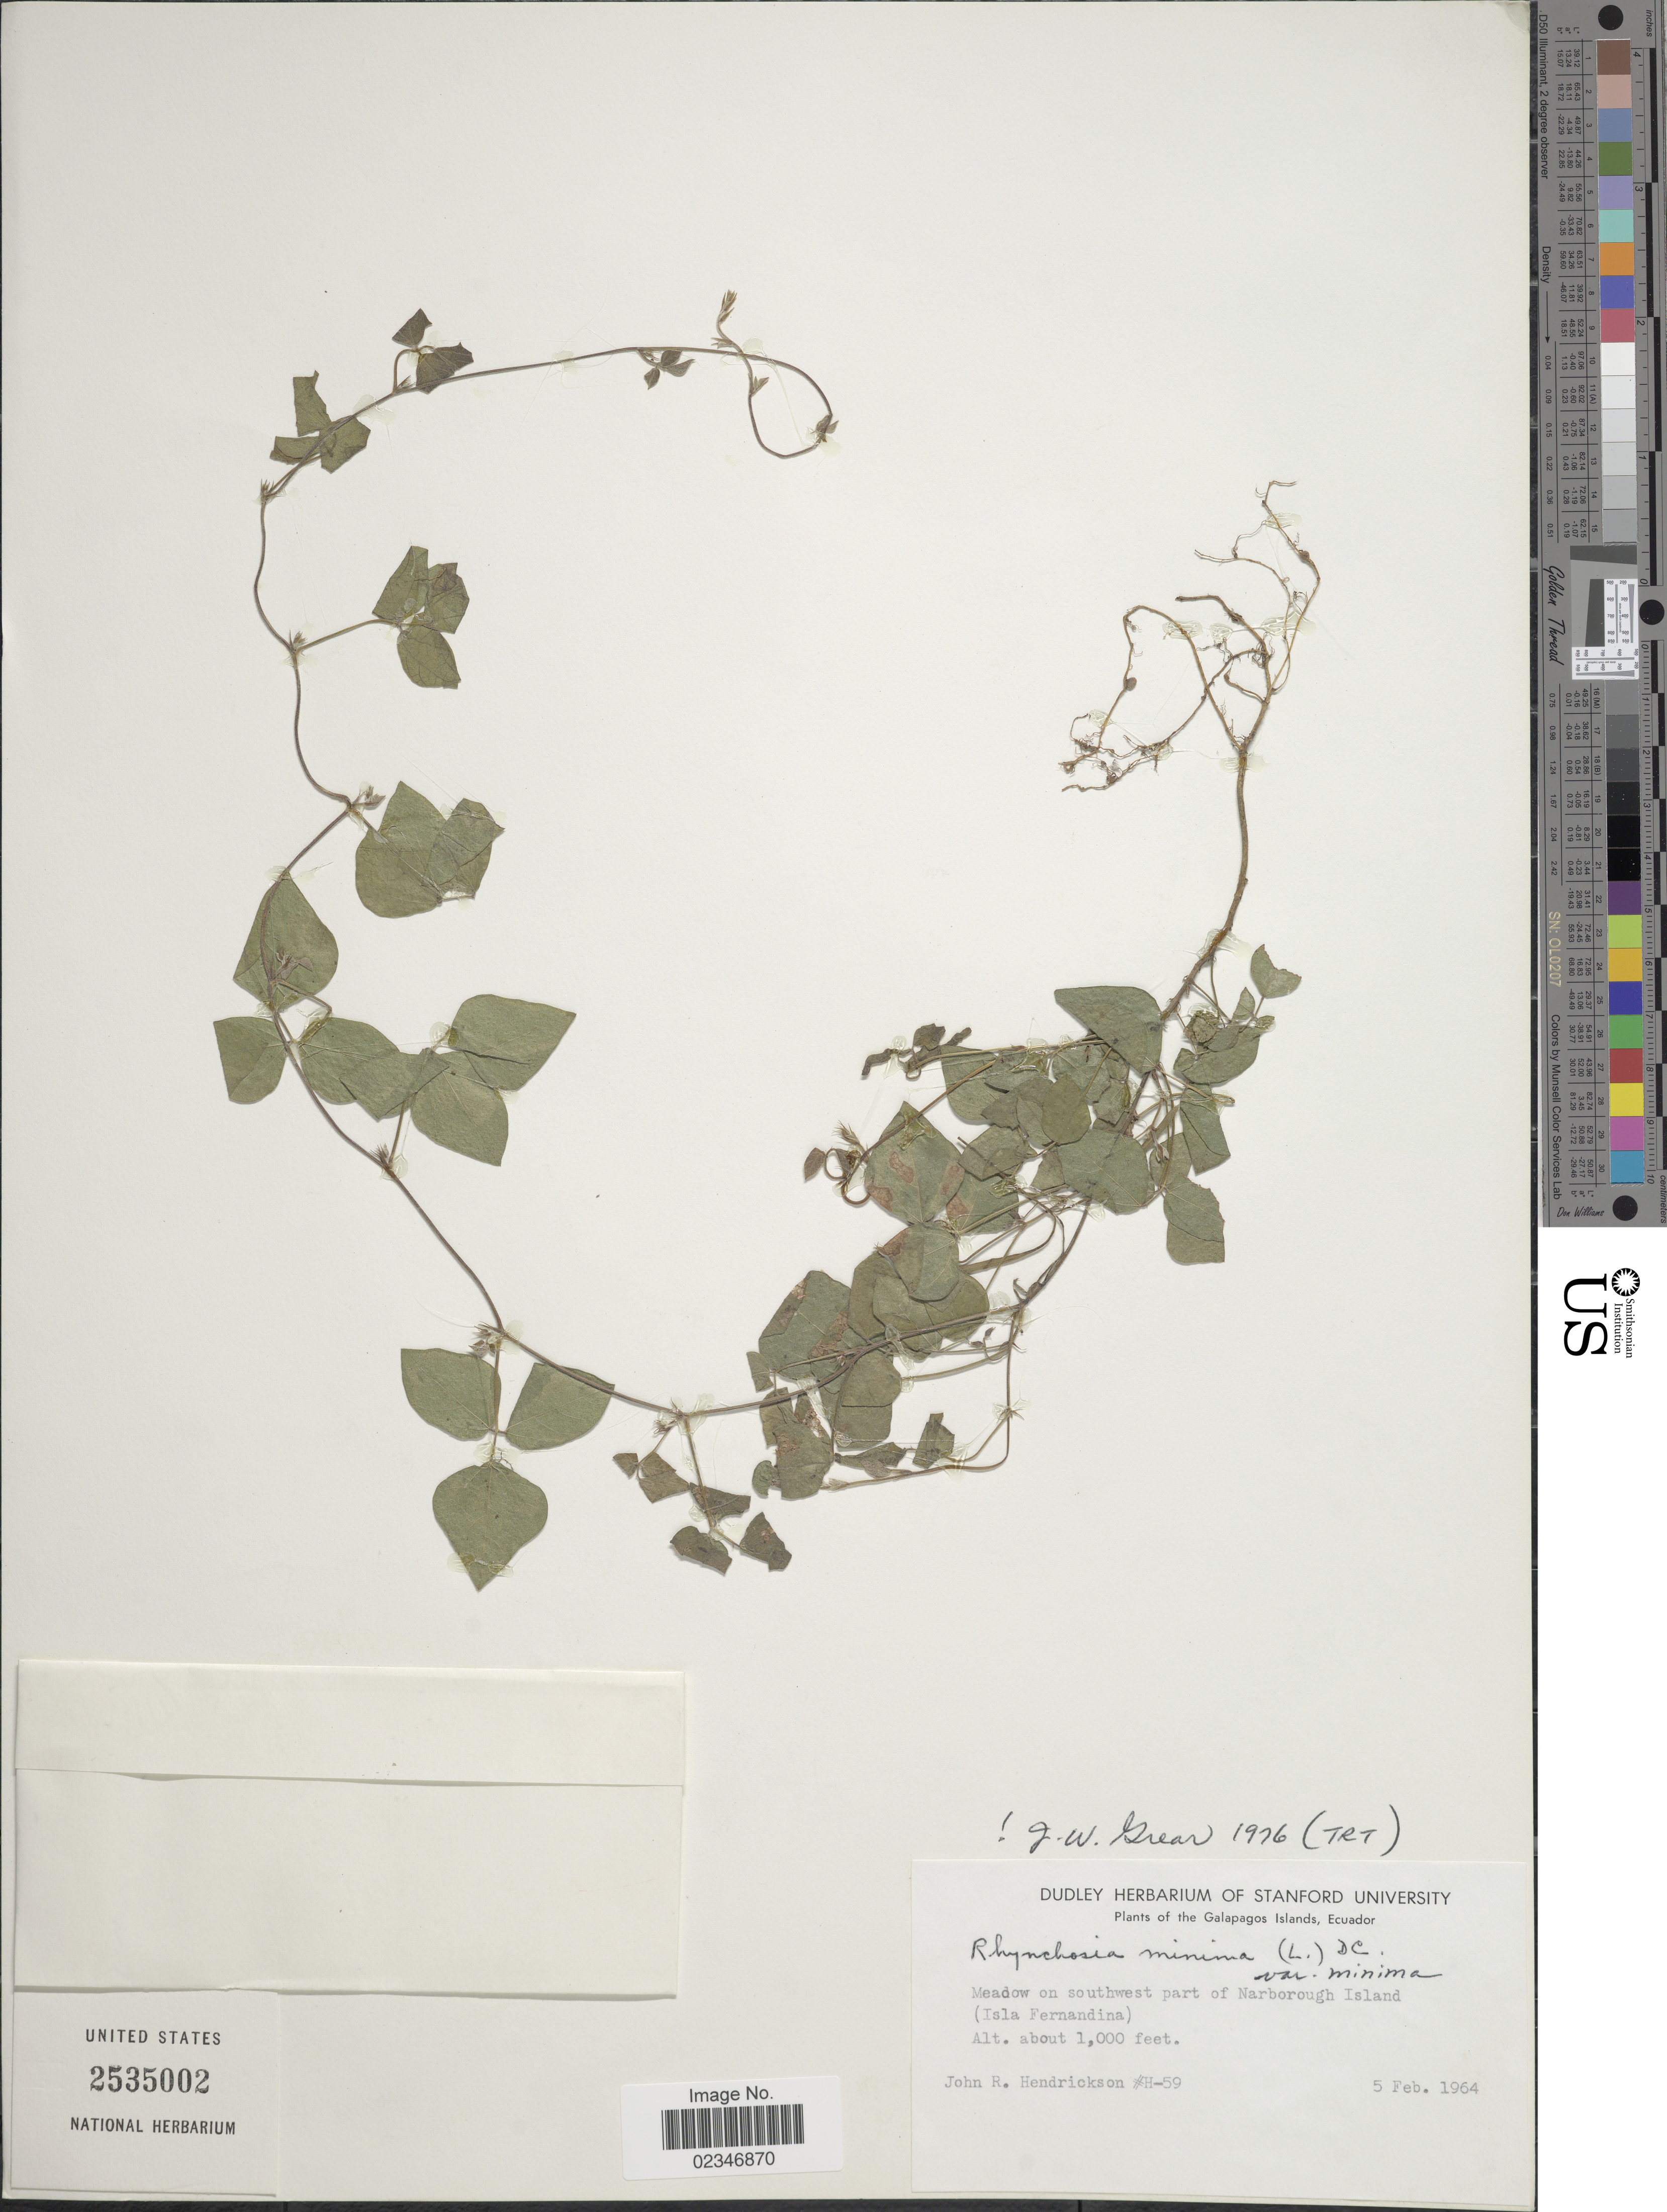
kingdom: Plantae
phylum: Tracheophyta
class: Magnoliopsida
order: Fabales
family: Fabaceae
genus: Rhynchosia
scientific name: Rhynchosia minima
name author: (L.) DC.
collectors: J. Hendrickson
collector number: H-59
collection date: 1964-02-05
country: Ecuador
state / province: Colón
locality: The Galapagos Islands, southwest part of Narborough Island (Isla Fernandina)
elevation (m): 305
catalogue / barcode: US 2535002